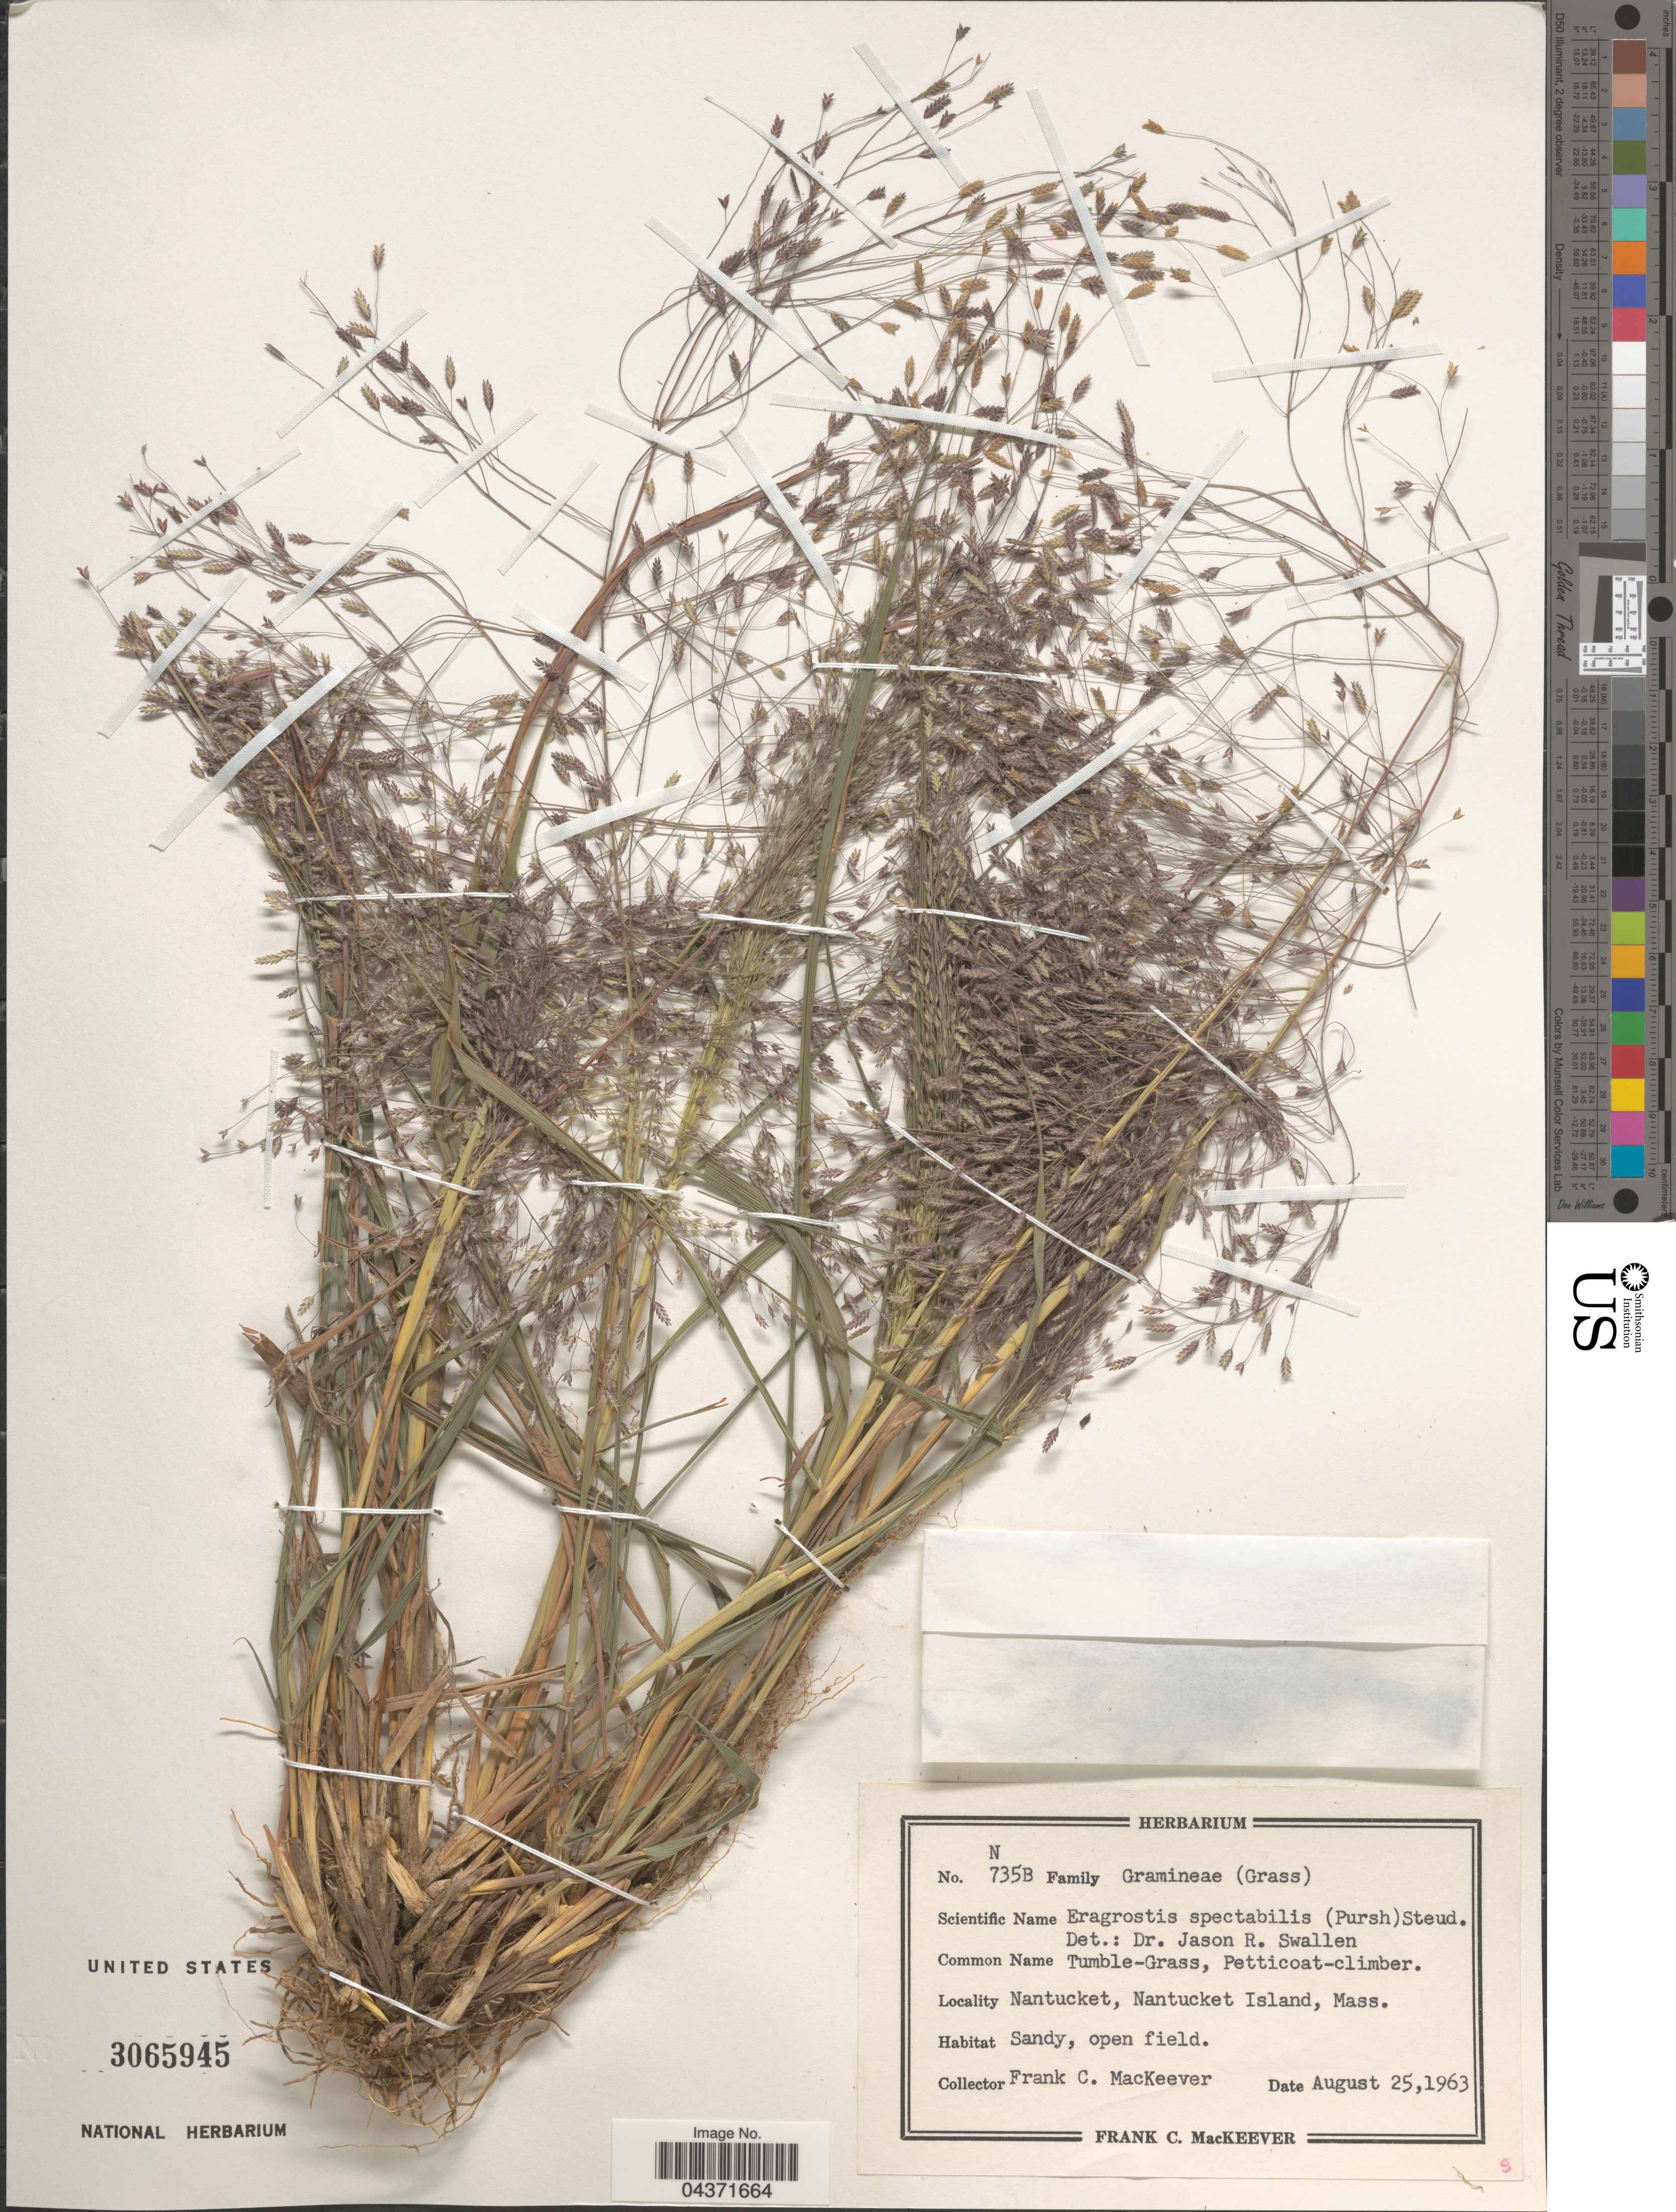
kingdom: Plantae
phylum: Tracheophyta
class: Liliopsida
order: Poales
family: Poaceae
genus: Eragrostis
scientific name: Eragrostis spectabilis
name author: (Pursh) Steud.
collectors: F. C. MacKeever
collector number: N735B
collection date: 1963-08-25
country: United States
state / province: Massachusetts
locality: Nantucket, Nantucket Island.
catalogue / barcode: US 3065945